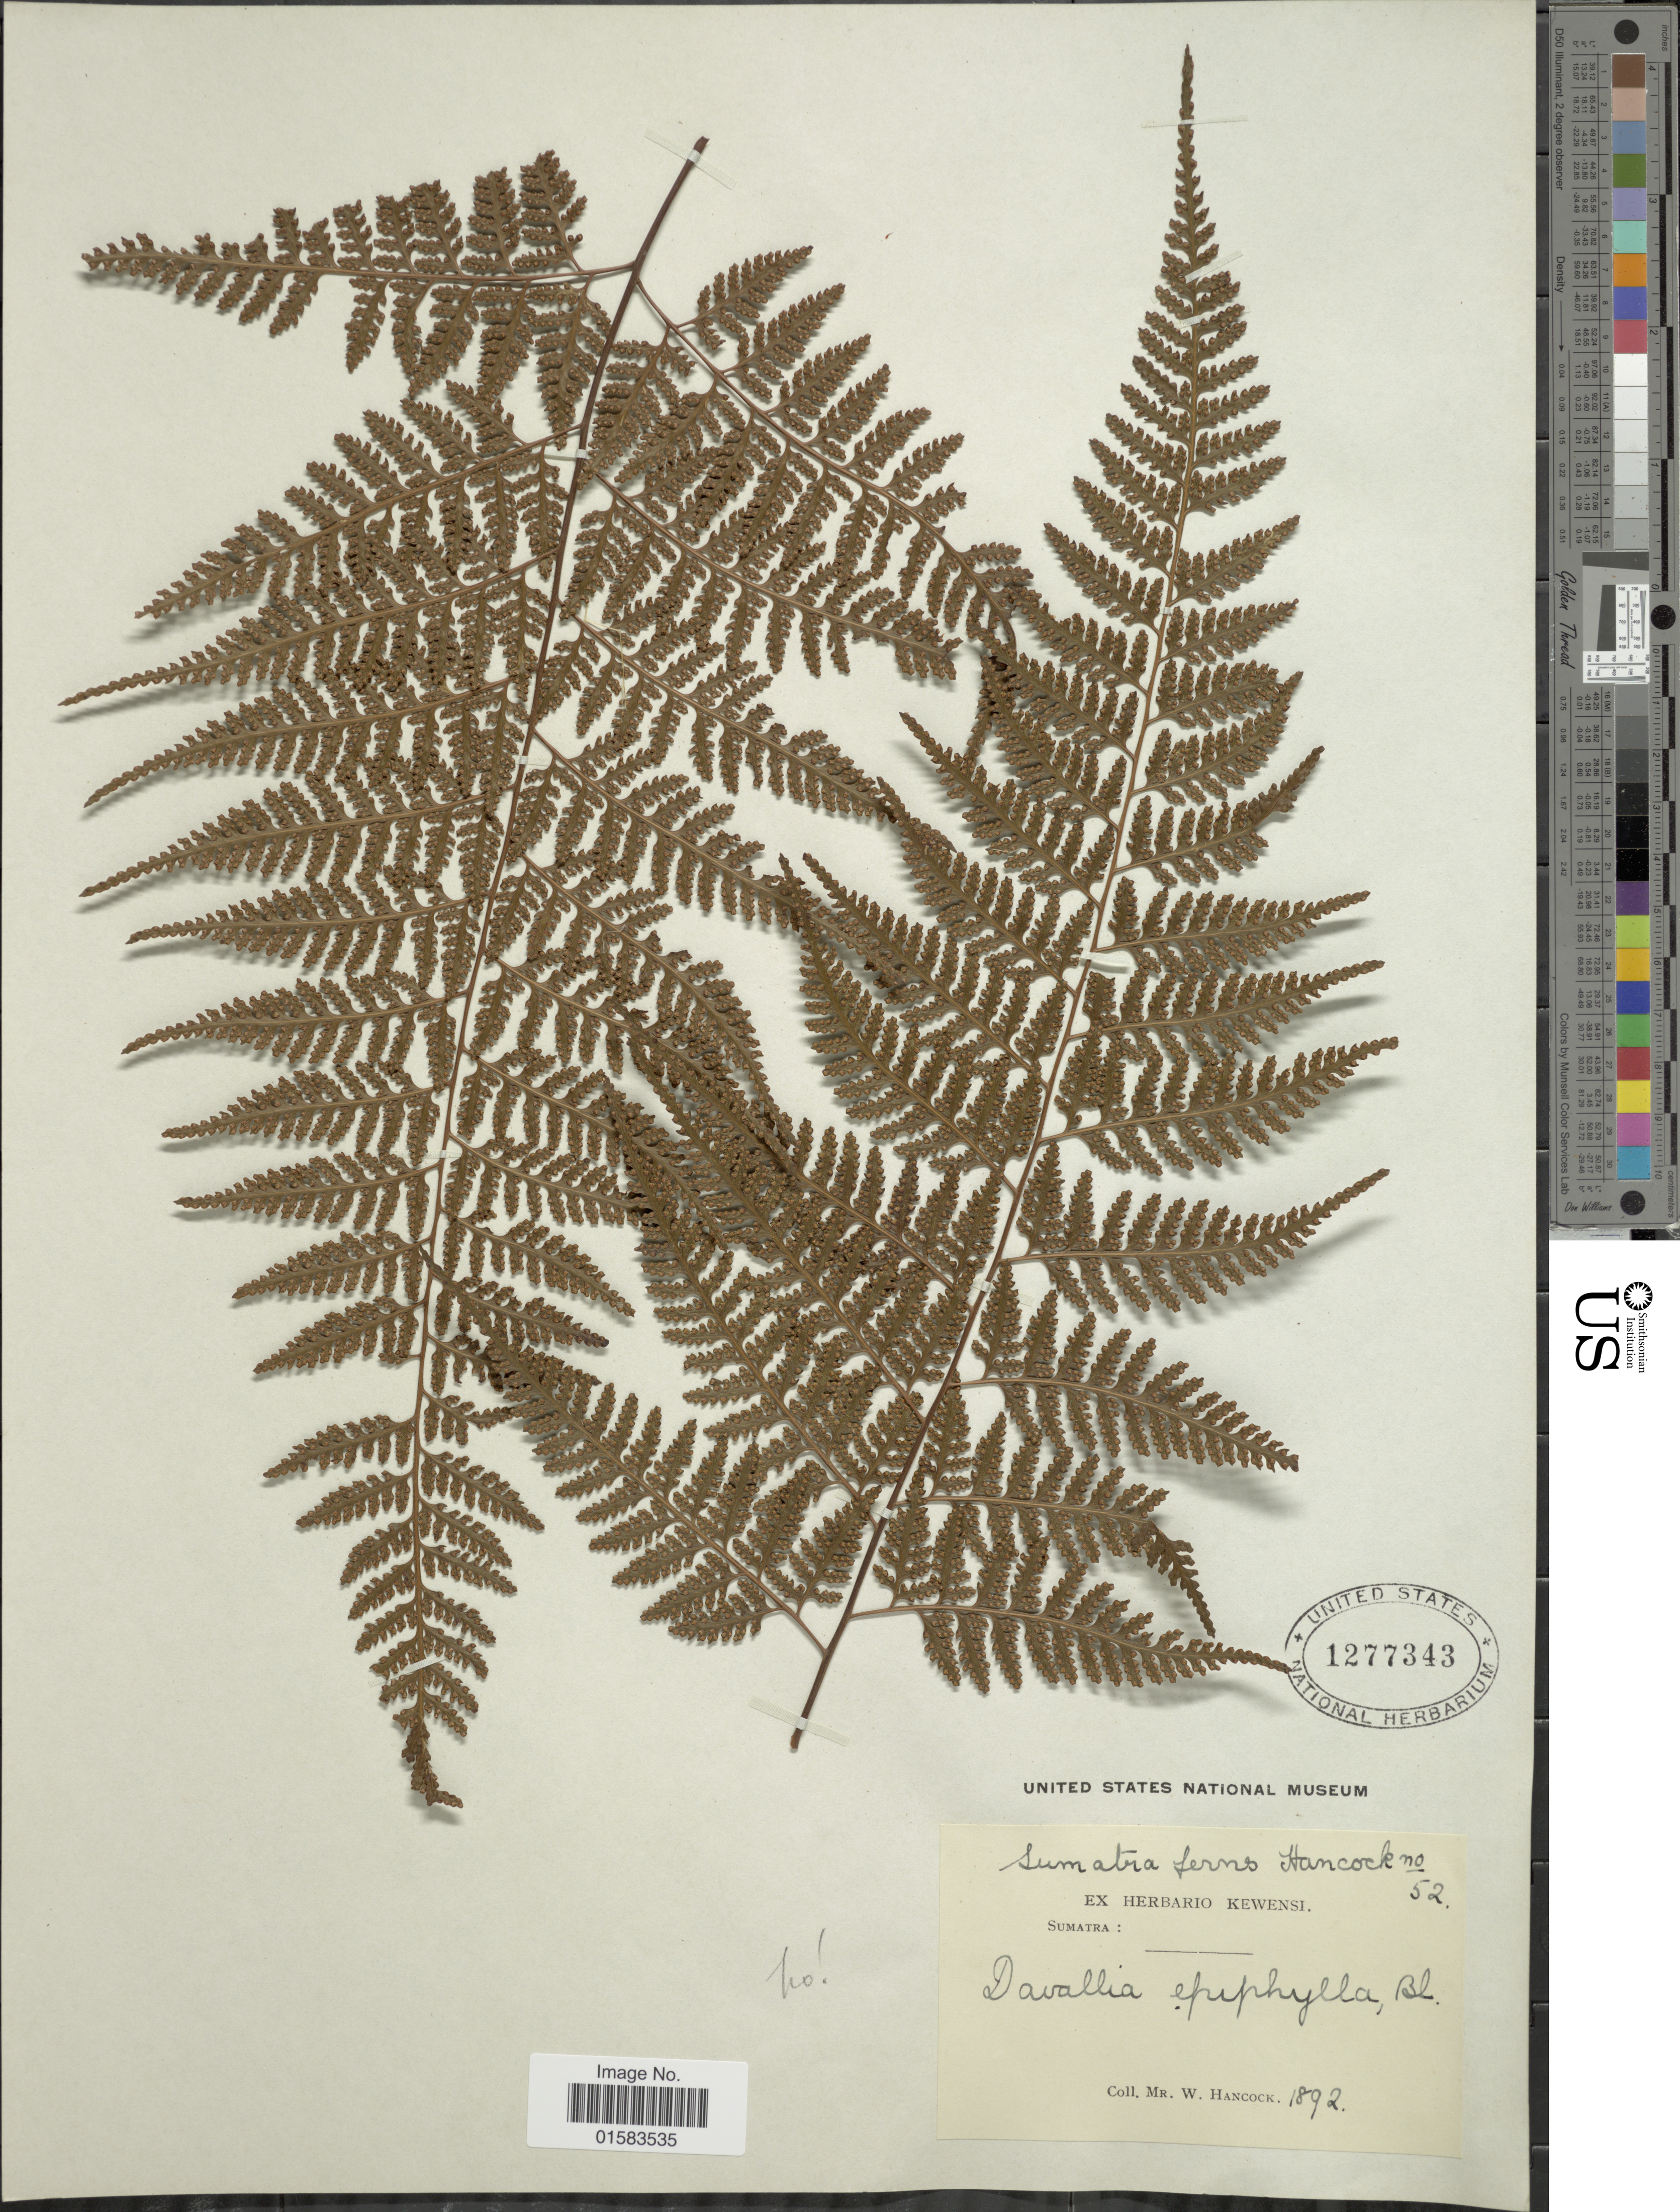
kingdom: Plantae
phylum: Tracheophyta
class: Polypodiopsida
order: Polypodiales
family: Davalliaceae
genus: Davallia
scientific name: Davallia sp.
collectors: W. Hancock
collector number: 52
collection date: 1892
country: Indonesia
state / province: Sumatra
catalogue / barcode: US 1277343